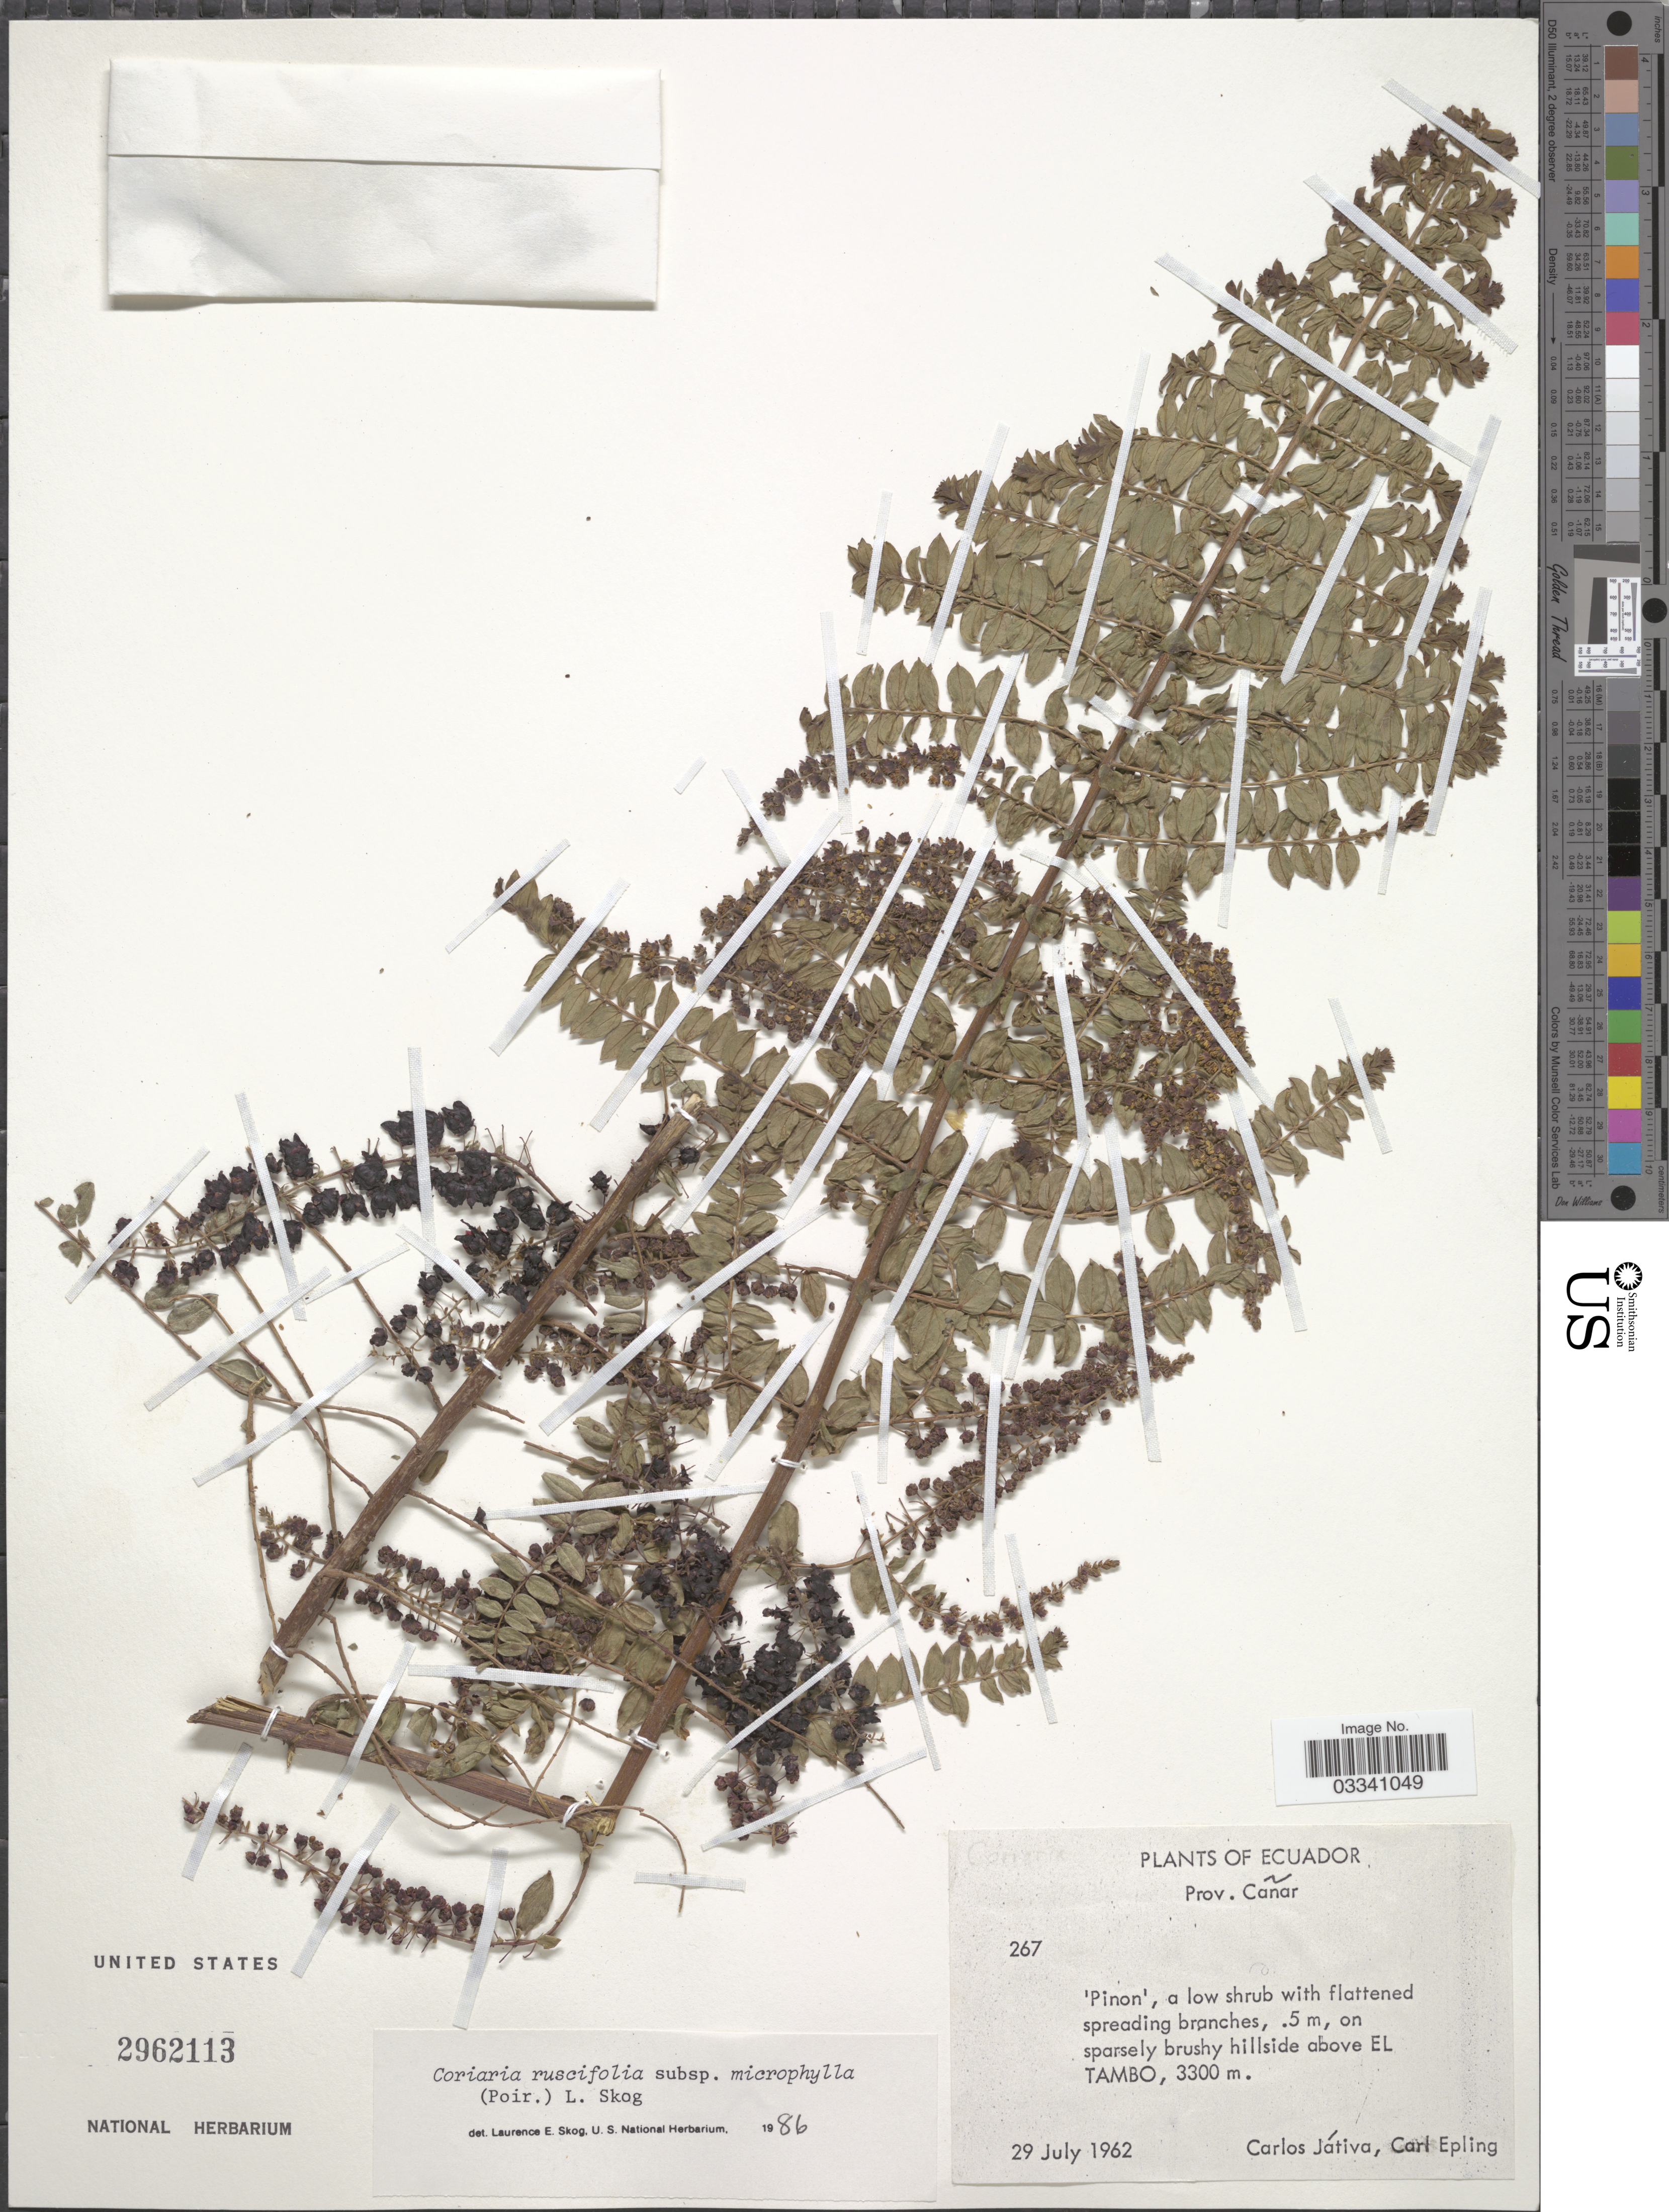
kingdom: Plantae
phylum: Tracheophyta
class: Magnoliopsida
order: Cucurbitales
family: Coriariaceae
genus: Coriaria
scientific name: Coriaria ruscifolia subsp. microphylla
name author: (Poir.) L.E. Skog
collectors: C. D. Játiva & C. C. Epling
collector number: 267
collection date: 1962-07-29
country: Ecuador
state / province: Cañar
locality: On sparsely brushy hillside above El Tambo.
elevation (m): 3300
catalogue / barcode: US 2962113